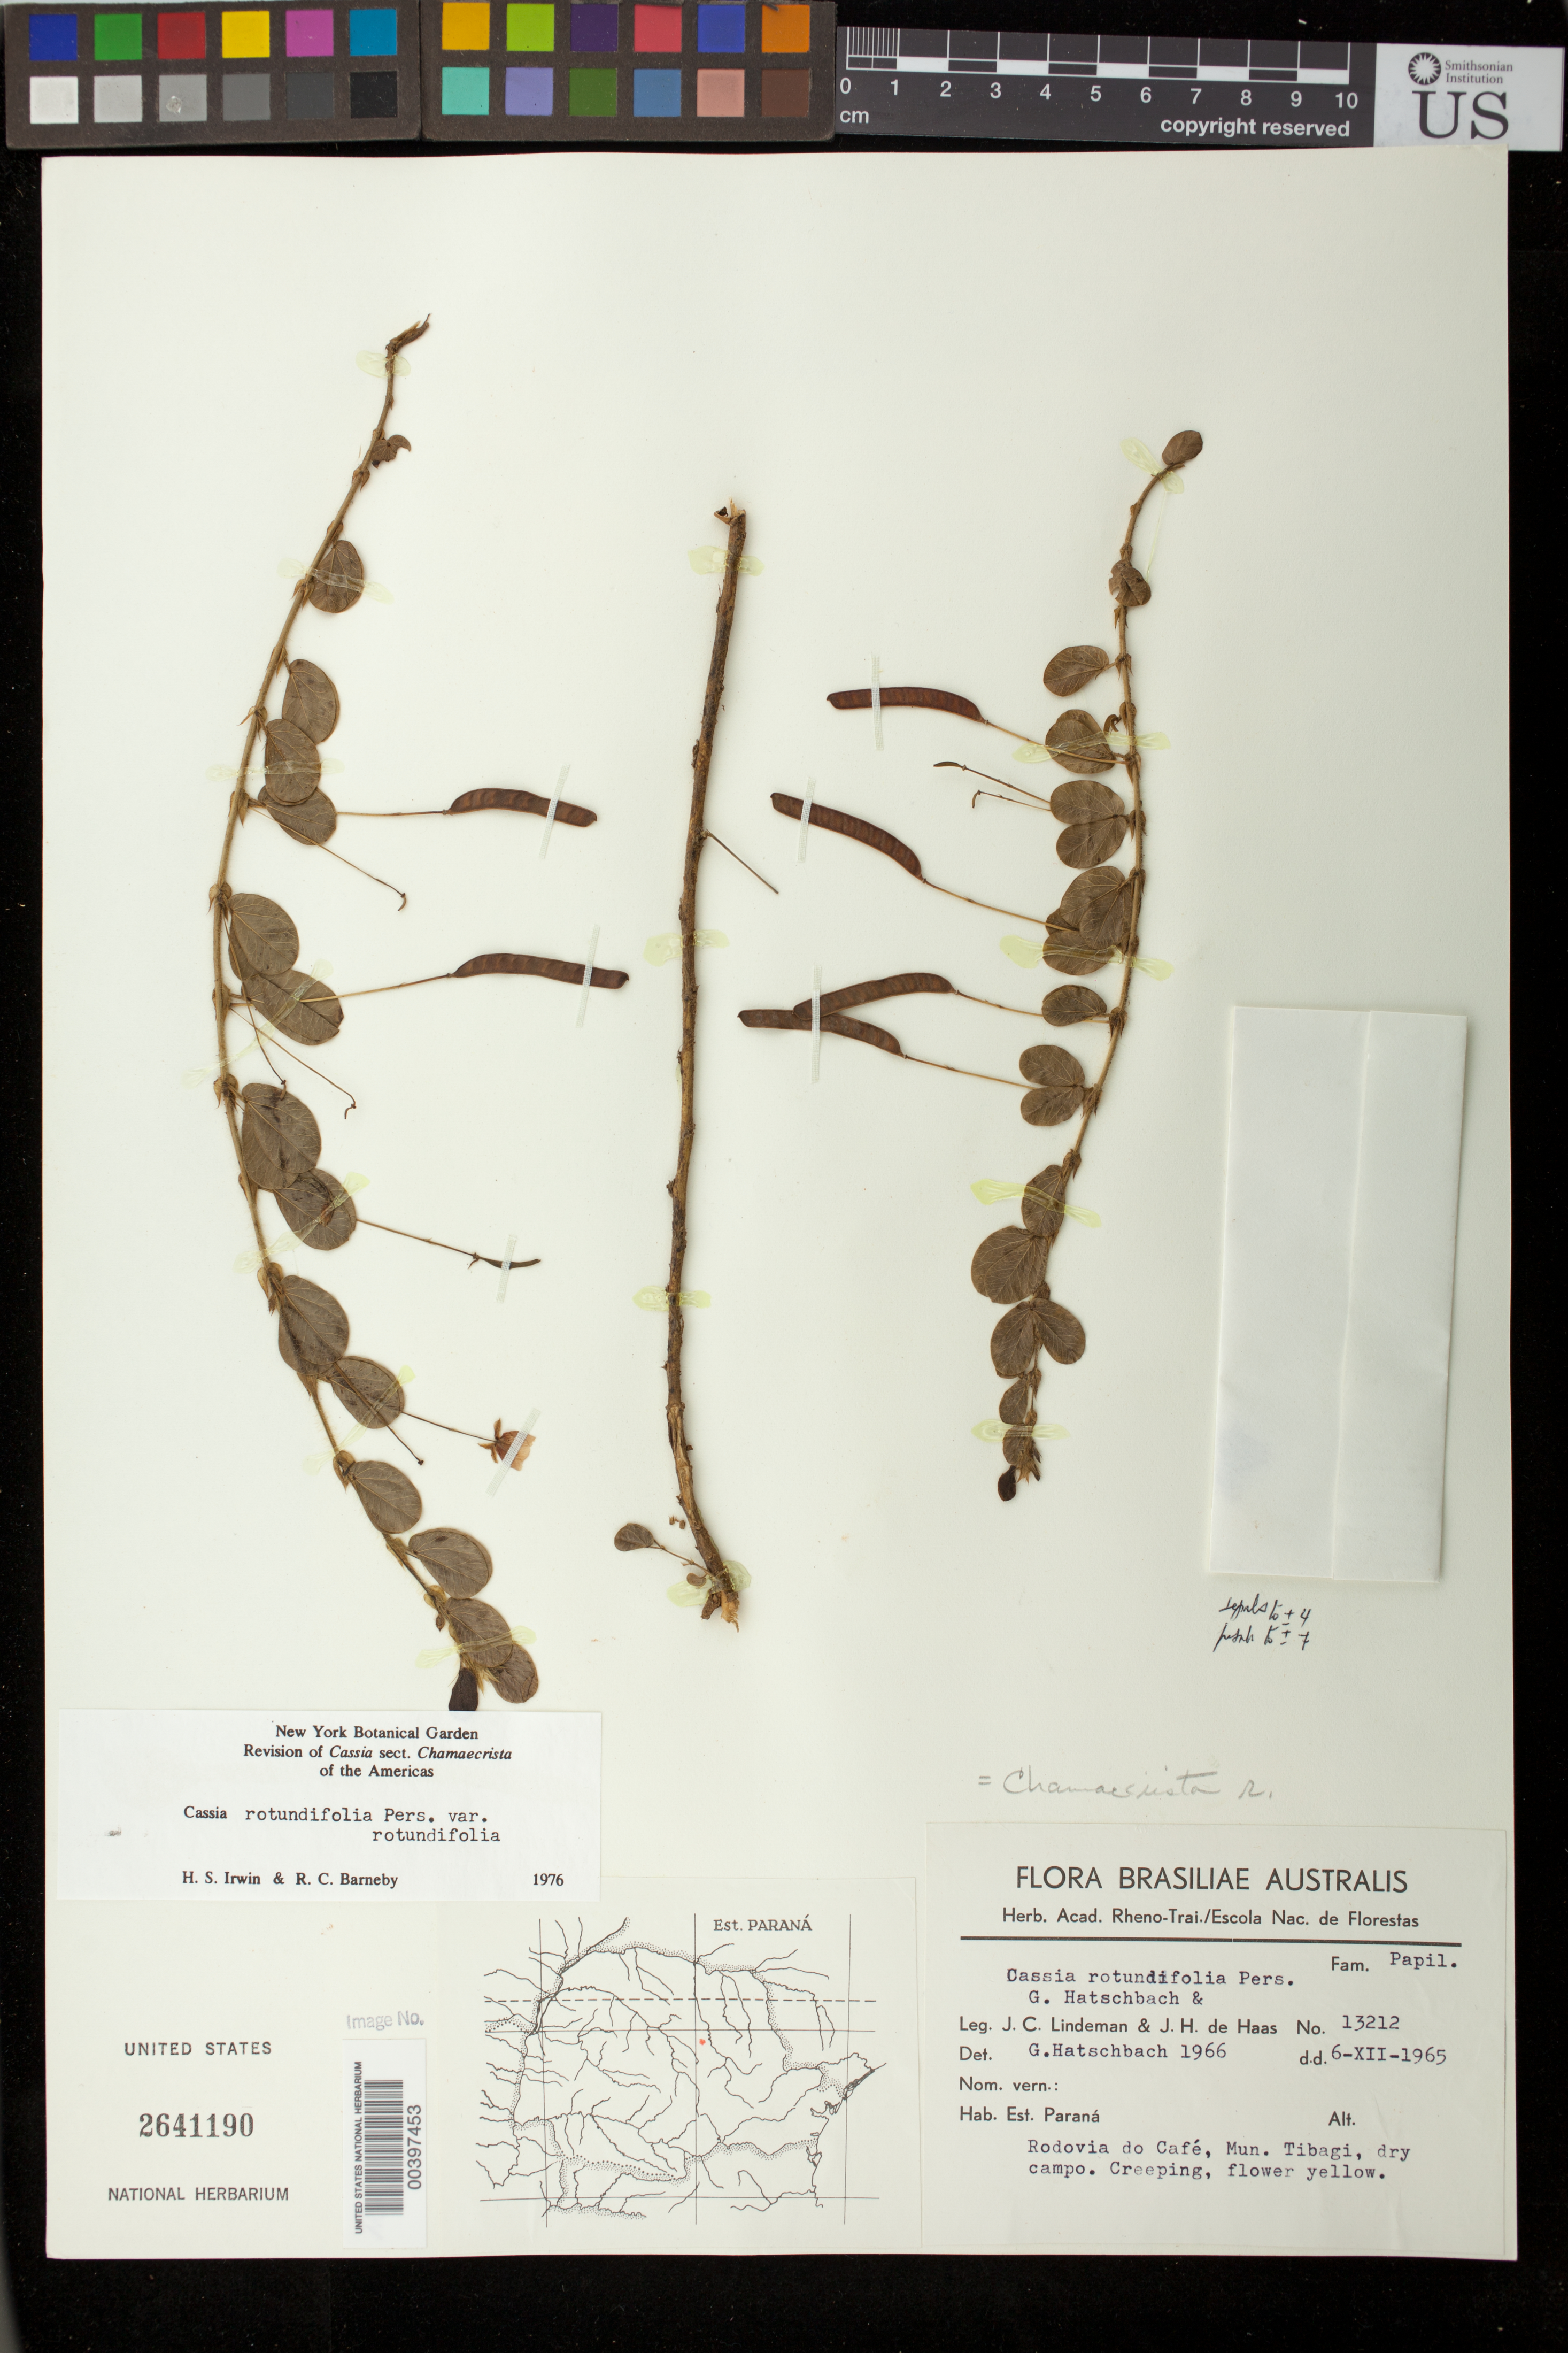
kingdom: Plantae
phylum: Tracheophyta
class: Magnoliopsida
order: Fabales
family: Fabaceae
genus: Chamaecrista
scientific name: Chamaecrista rotundifolia var. rotundifolia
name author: (Pers.) Greene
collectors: J. C. Lindeman & J. H. Haas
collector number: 13212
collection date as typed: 06 Dec 1965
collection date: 1965-12-06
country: Brazil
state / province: Paraná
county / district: Tibagi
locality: Rodovia do Cafe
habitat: Dry campo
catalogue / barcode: US 2641190